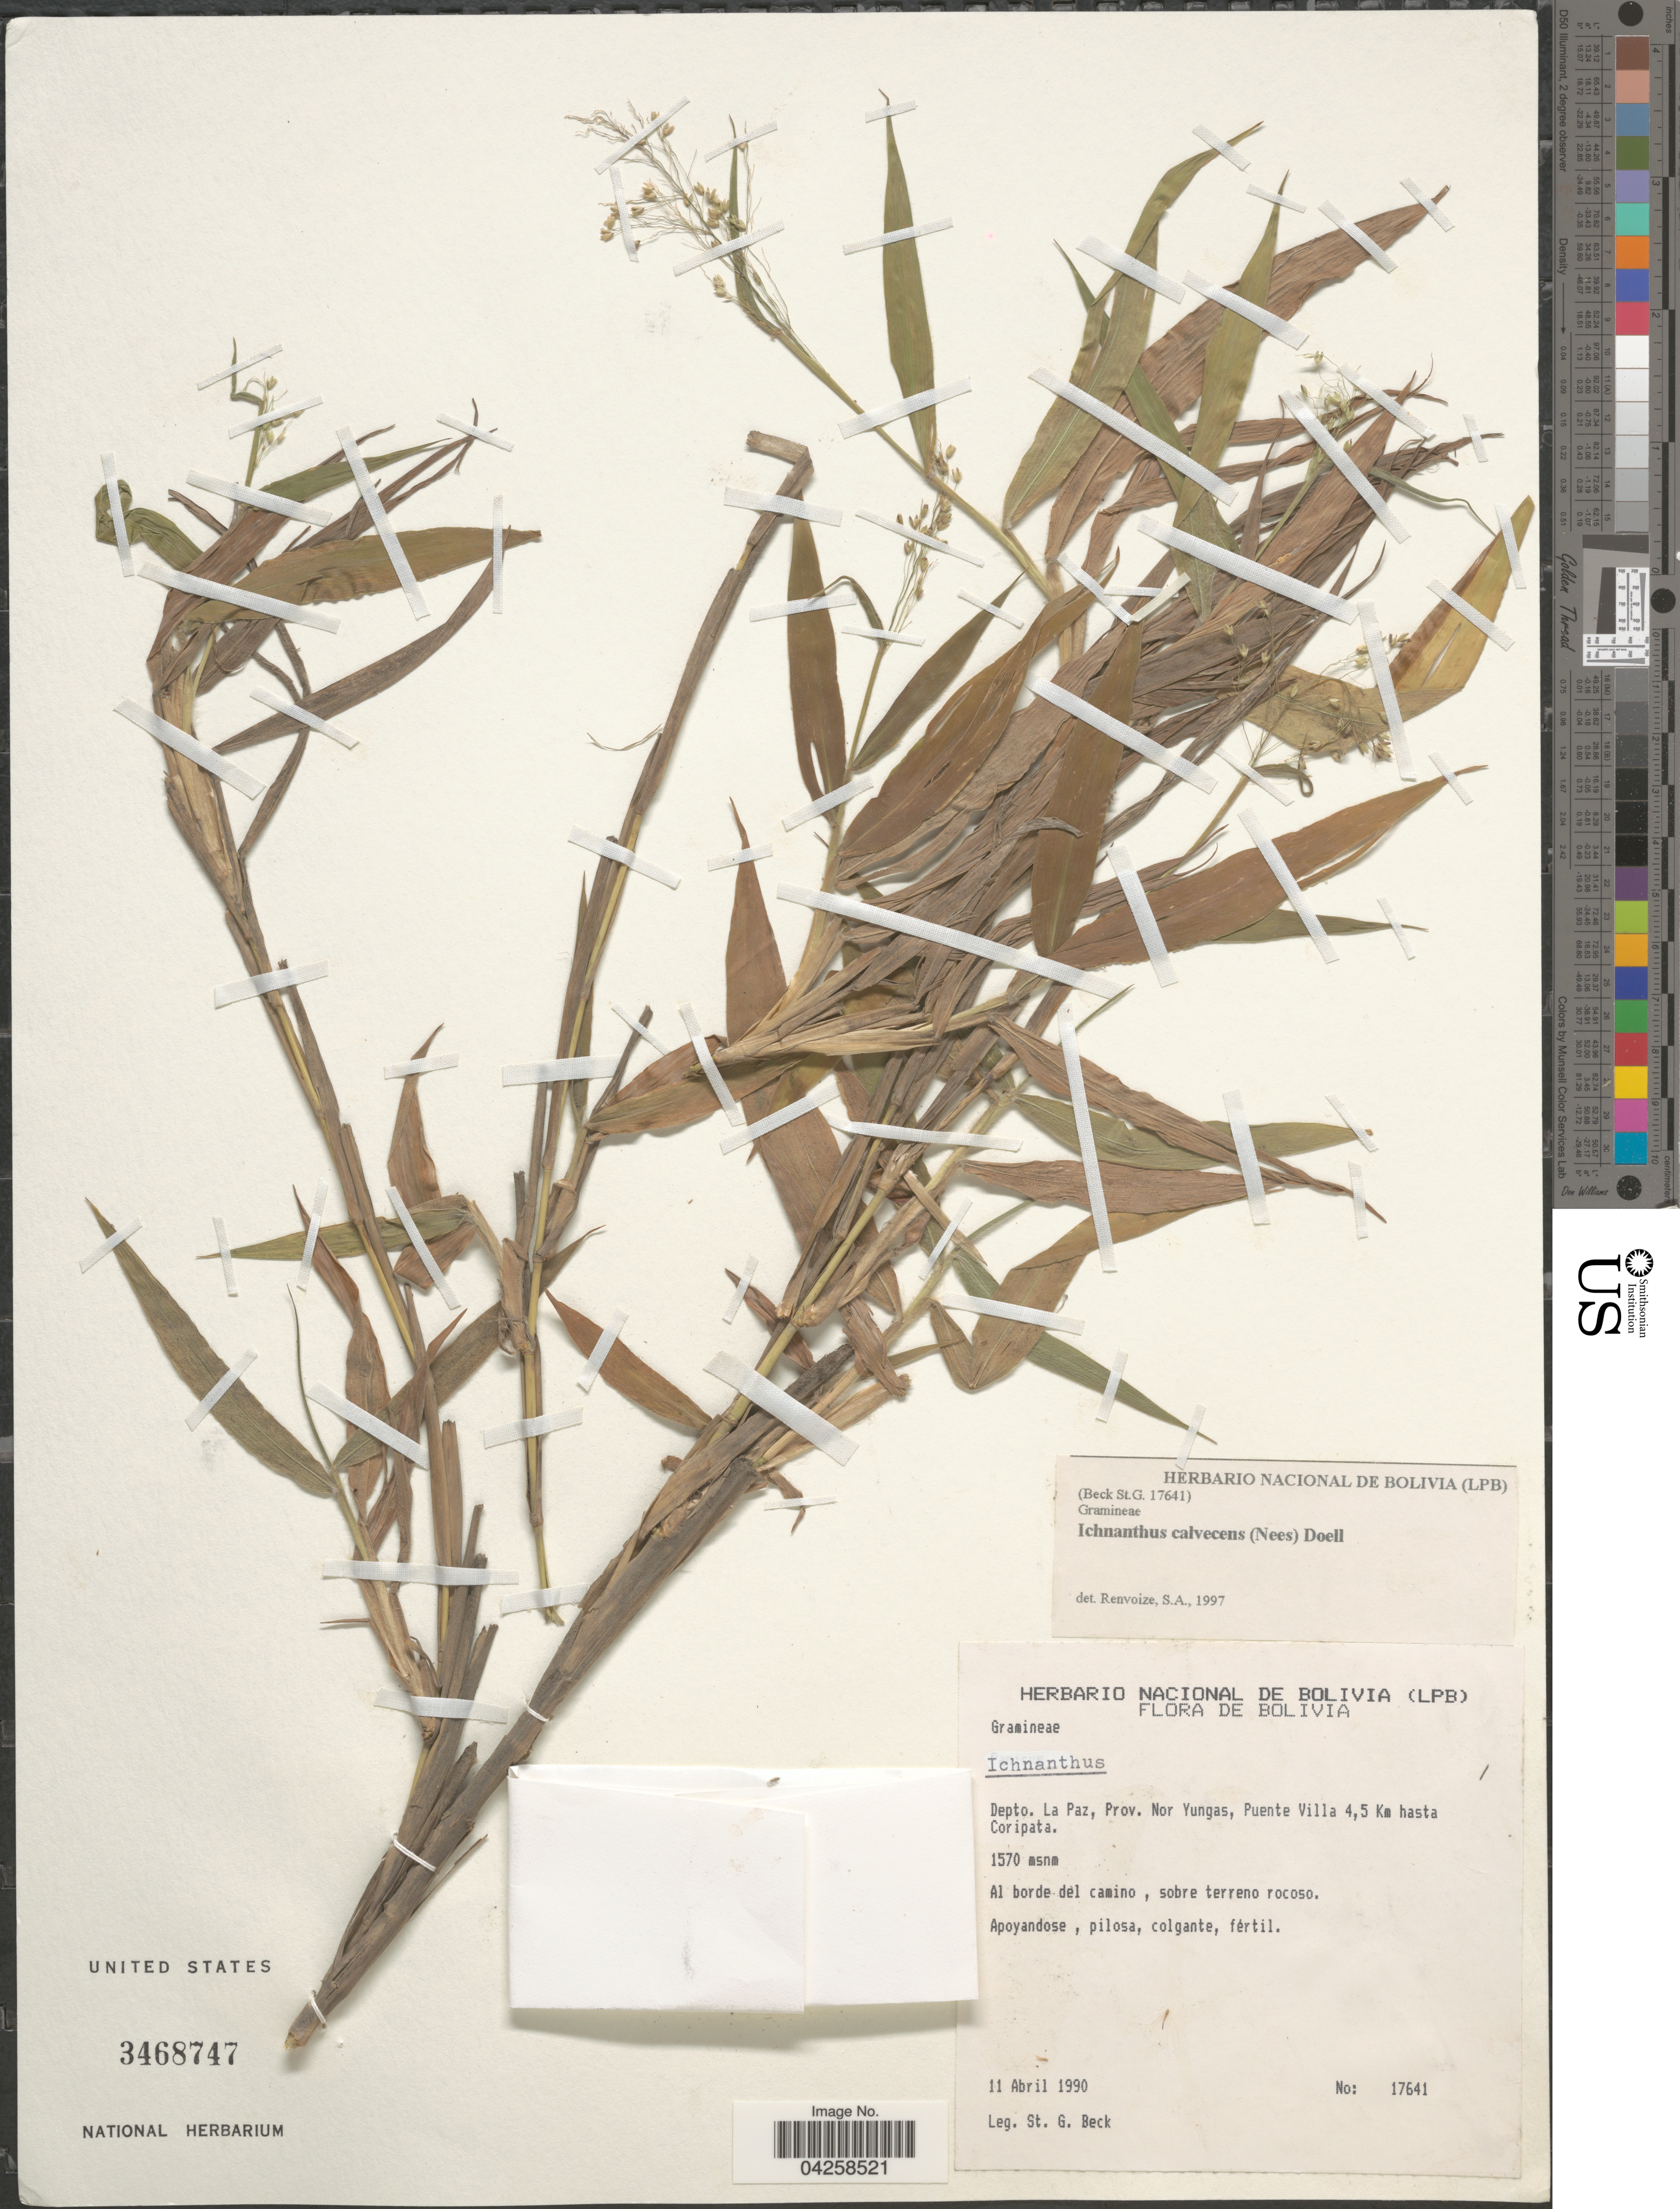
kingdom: Plantae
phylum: Tracheophyta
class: Liliopsida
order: Poales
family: Poaceae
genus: Ichnanthus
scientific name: Ichnanthus calvescens var. calvescens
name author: (Nees ex Trin.) Döll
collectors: S. G. Beck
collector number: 17641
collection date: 1990-04-11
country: Bolivia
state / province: La Paz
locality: Depto. La Paz, Prov. Nor Yungas; Puente Villa 4,5 Km hasta Coripata. Al borde del camino, sobre terreno rocoso.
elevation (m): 1570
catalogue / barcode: US 3468747